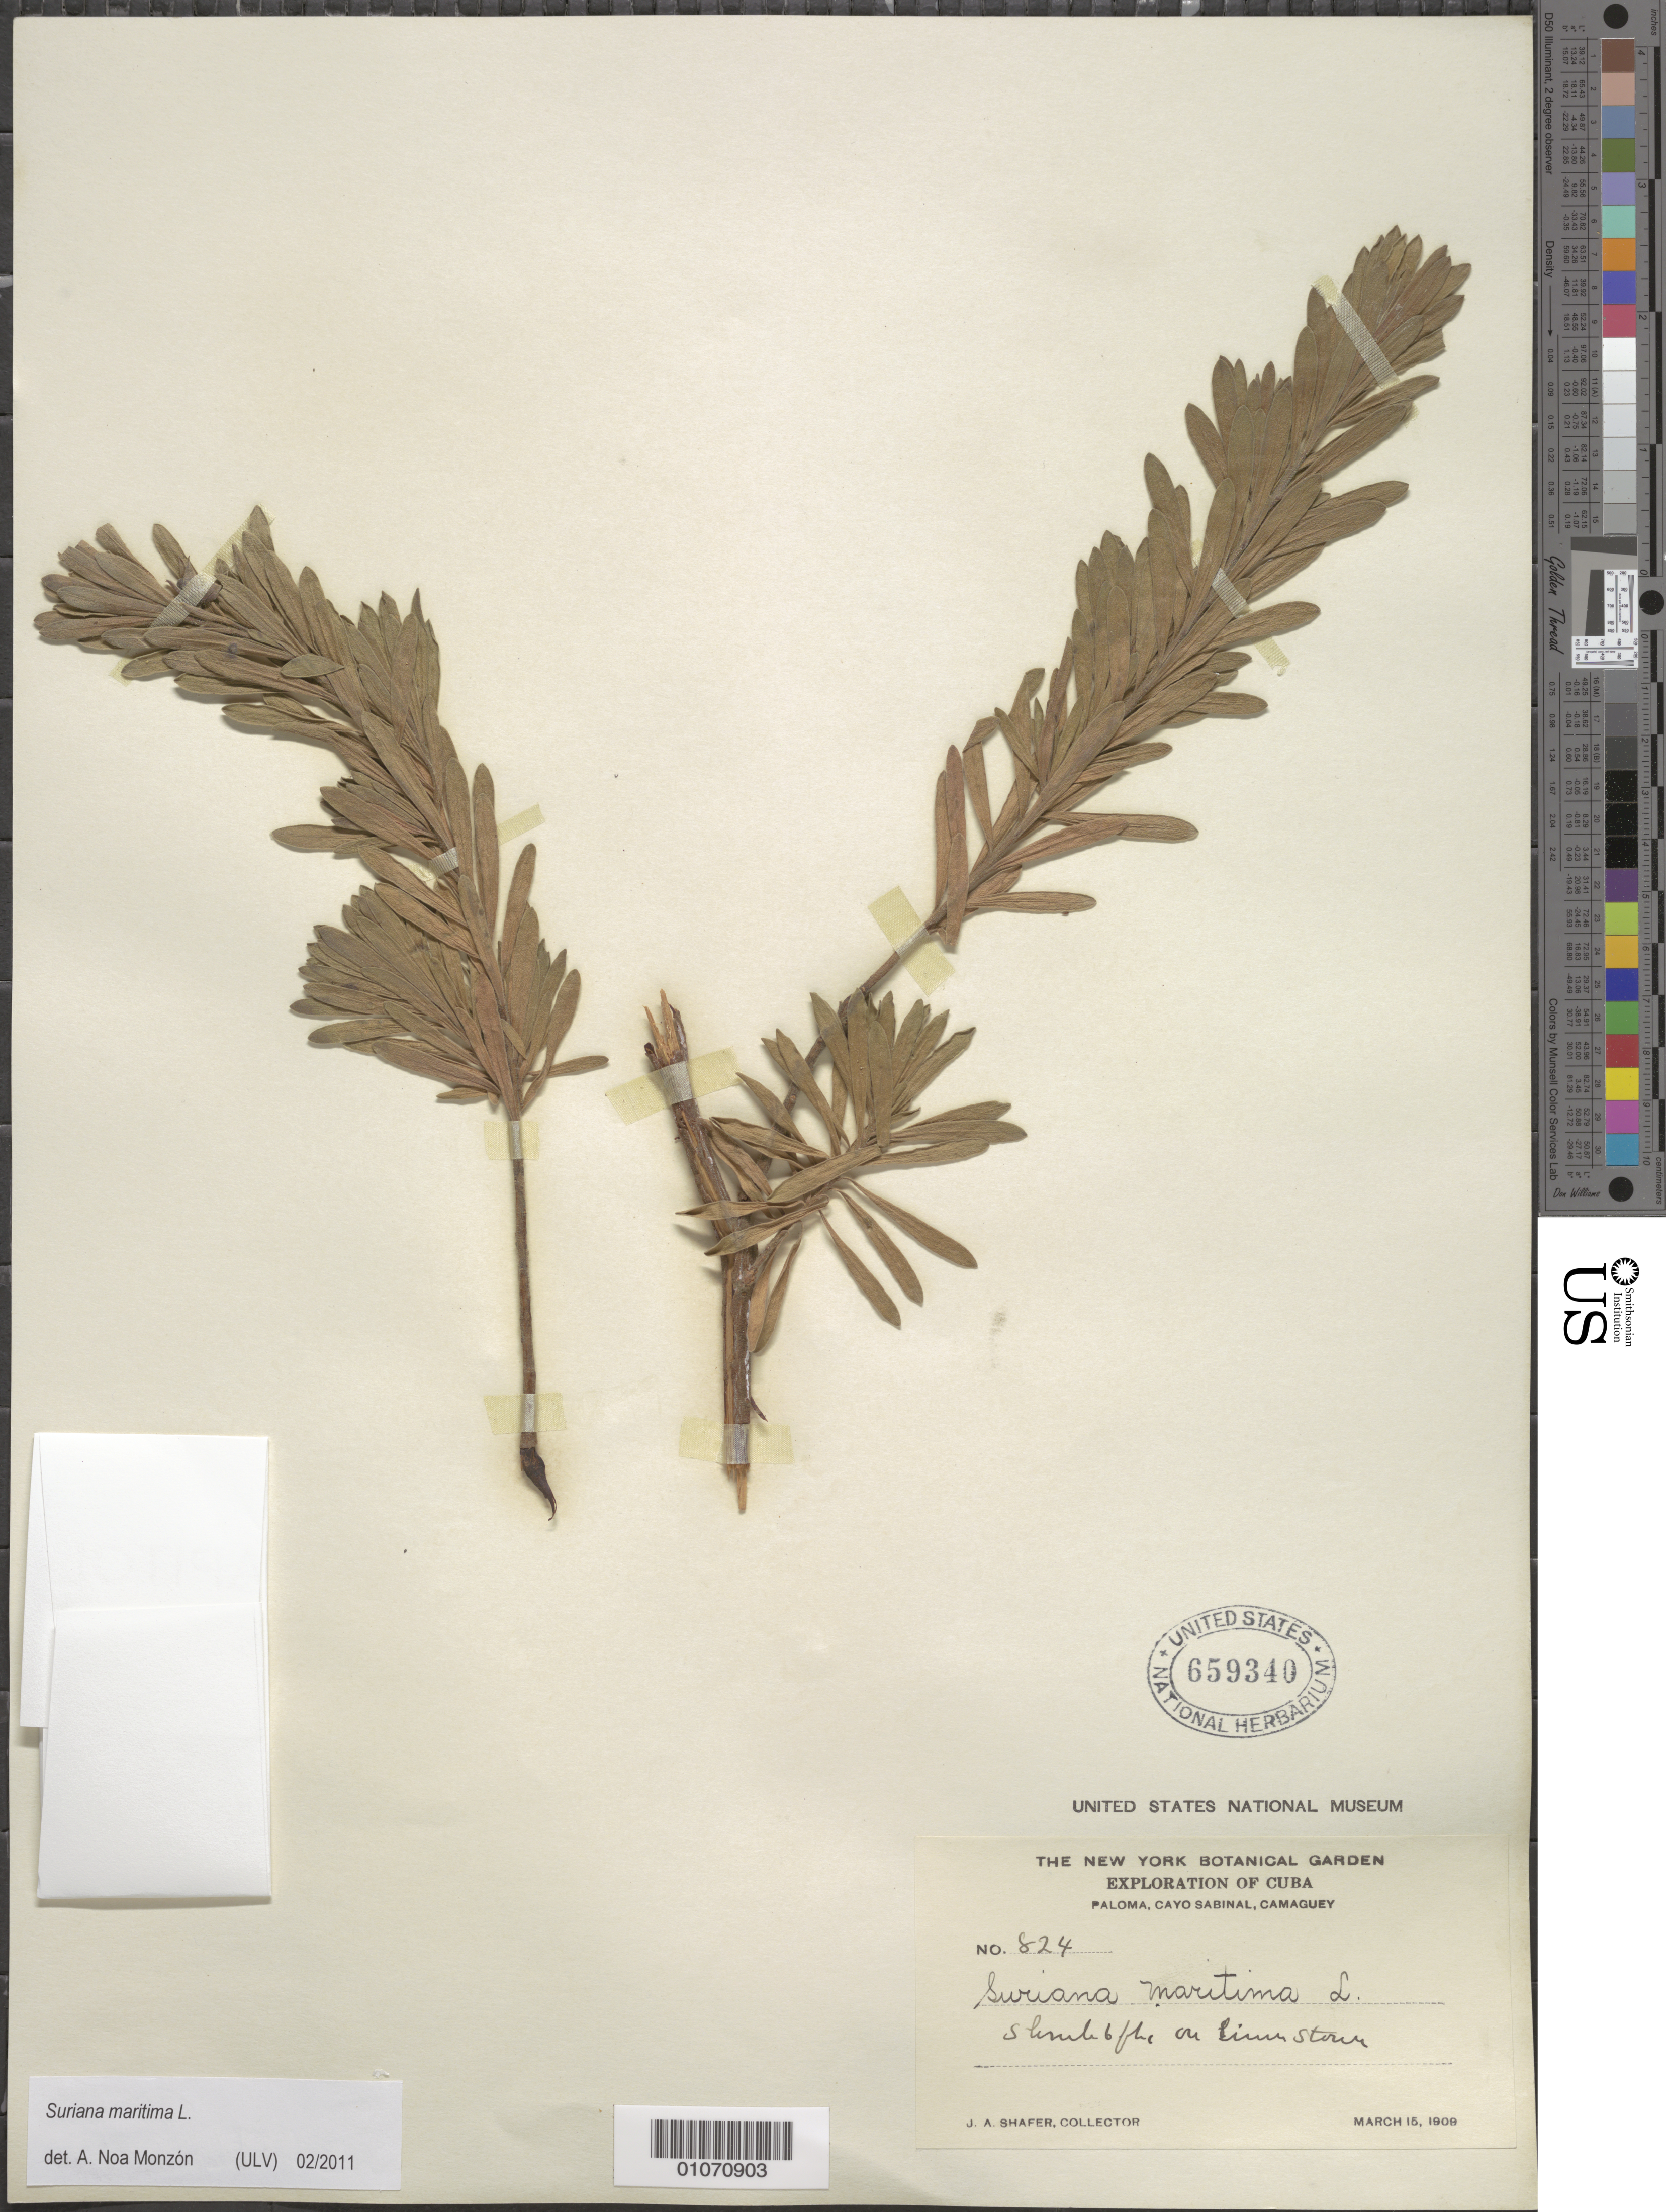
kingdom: Plantae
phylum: Tracheophyta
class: Magnoliopsida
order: Fabales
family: Surianaceae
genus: Suriana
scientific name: Suriana maritima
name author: L.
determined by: Noa Monzón, A.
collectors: J. A. Shafer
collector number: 824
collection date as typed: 15 Mar 1909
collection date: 1909-03-15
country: Cuba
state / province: Camagüey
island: Cuba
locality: Paloma, Cayo Sabinal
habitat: On limestone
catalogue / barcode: US 659340